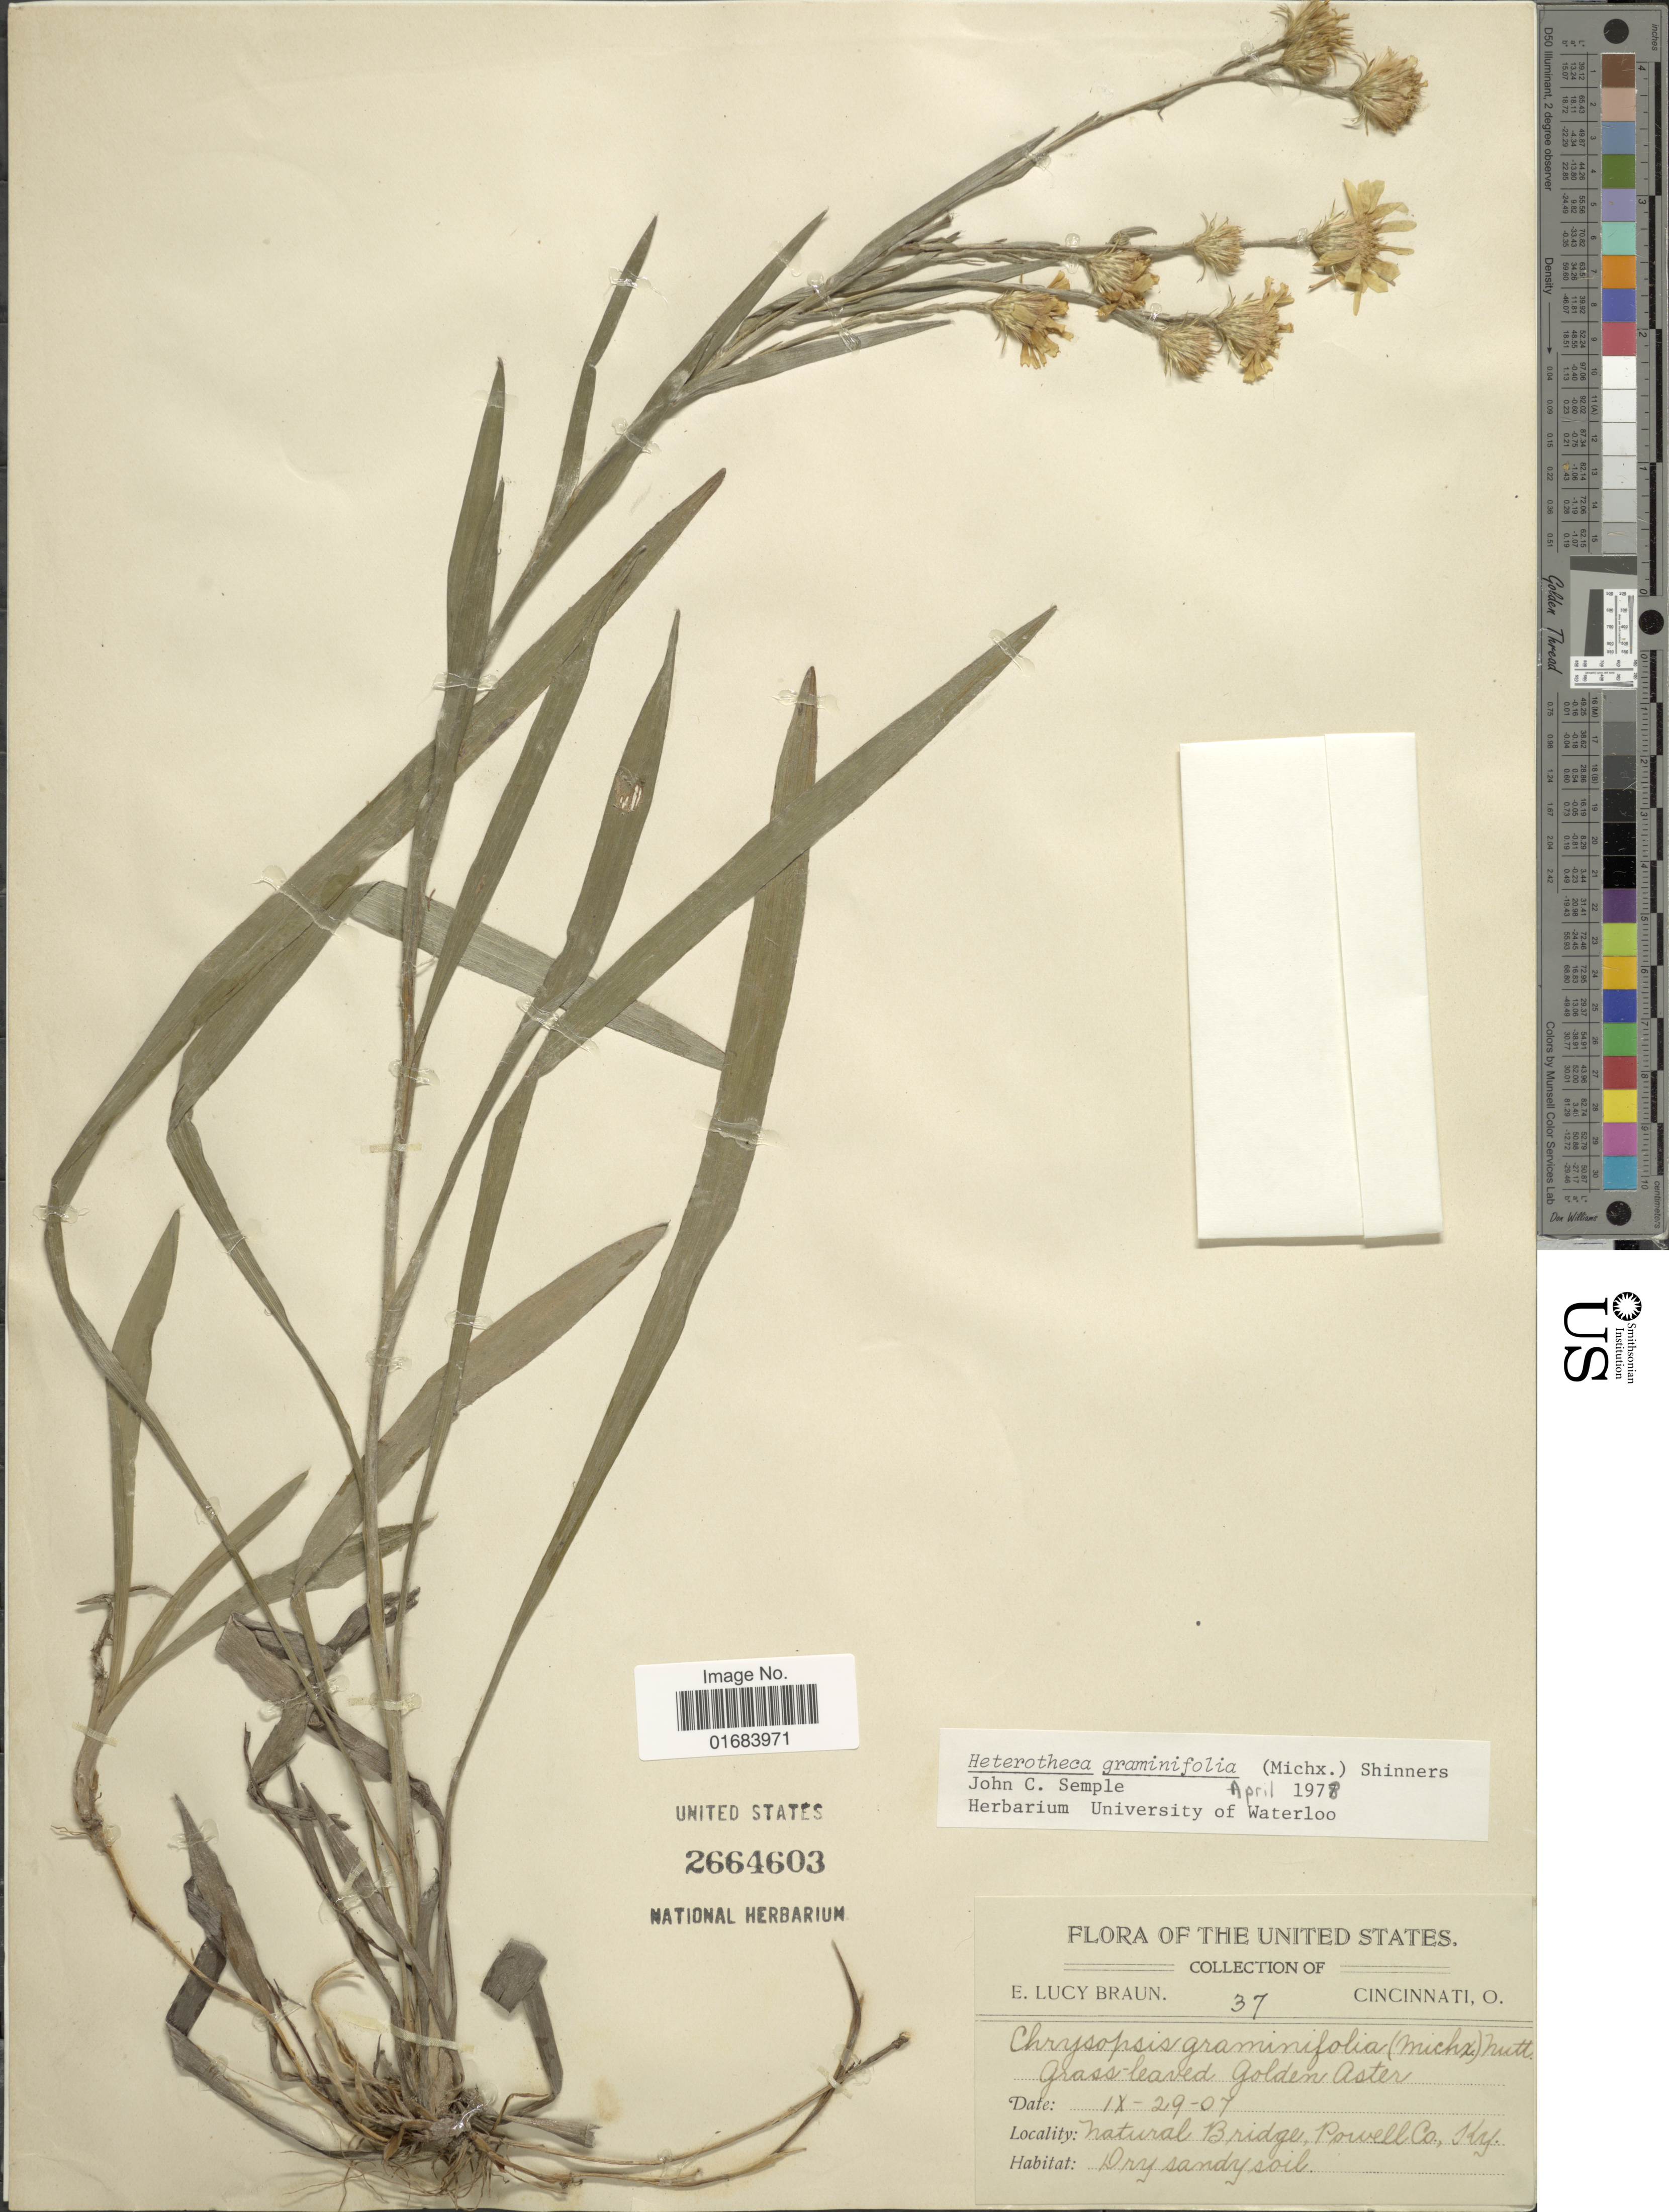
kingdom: Plantae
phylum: Tracheophyta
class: Magnoliopsida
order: Asterales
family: Asteraceae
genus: Pityopsis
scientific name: Pityopsis graminifolia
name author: (Michx.) Nutt.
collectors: E. L. Braun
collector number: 37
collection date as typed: Transcribed d/m/y: 29/9/7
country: United States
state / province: Kentucky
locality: The United States, Natural Bridge Powell Co.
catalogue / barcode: US 2664603